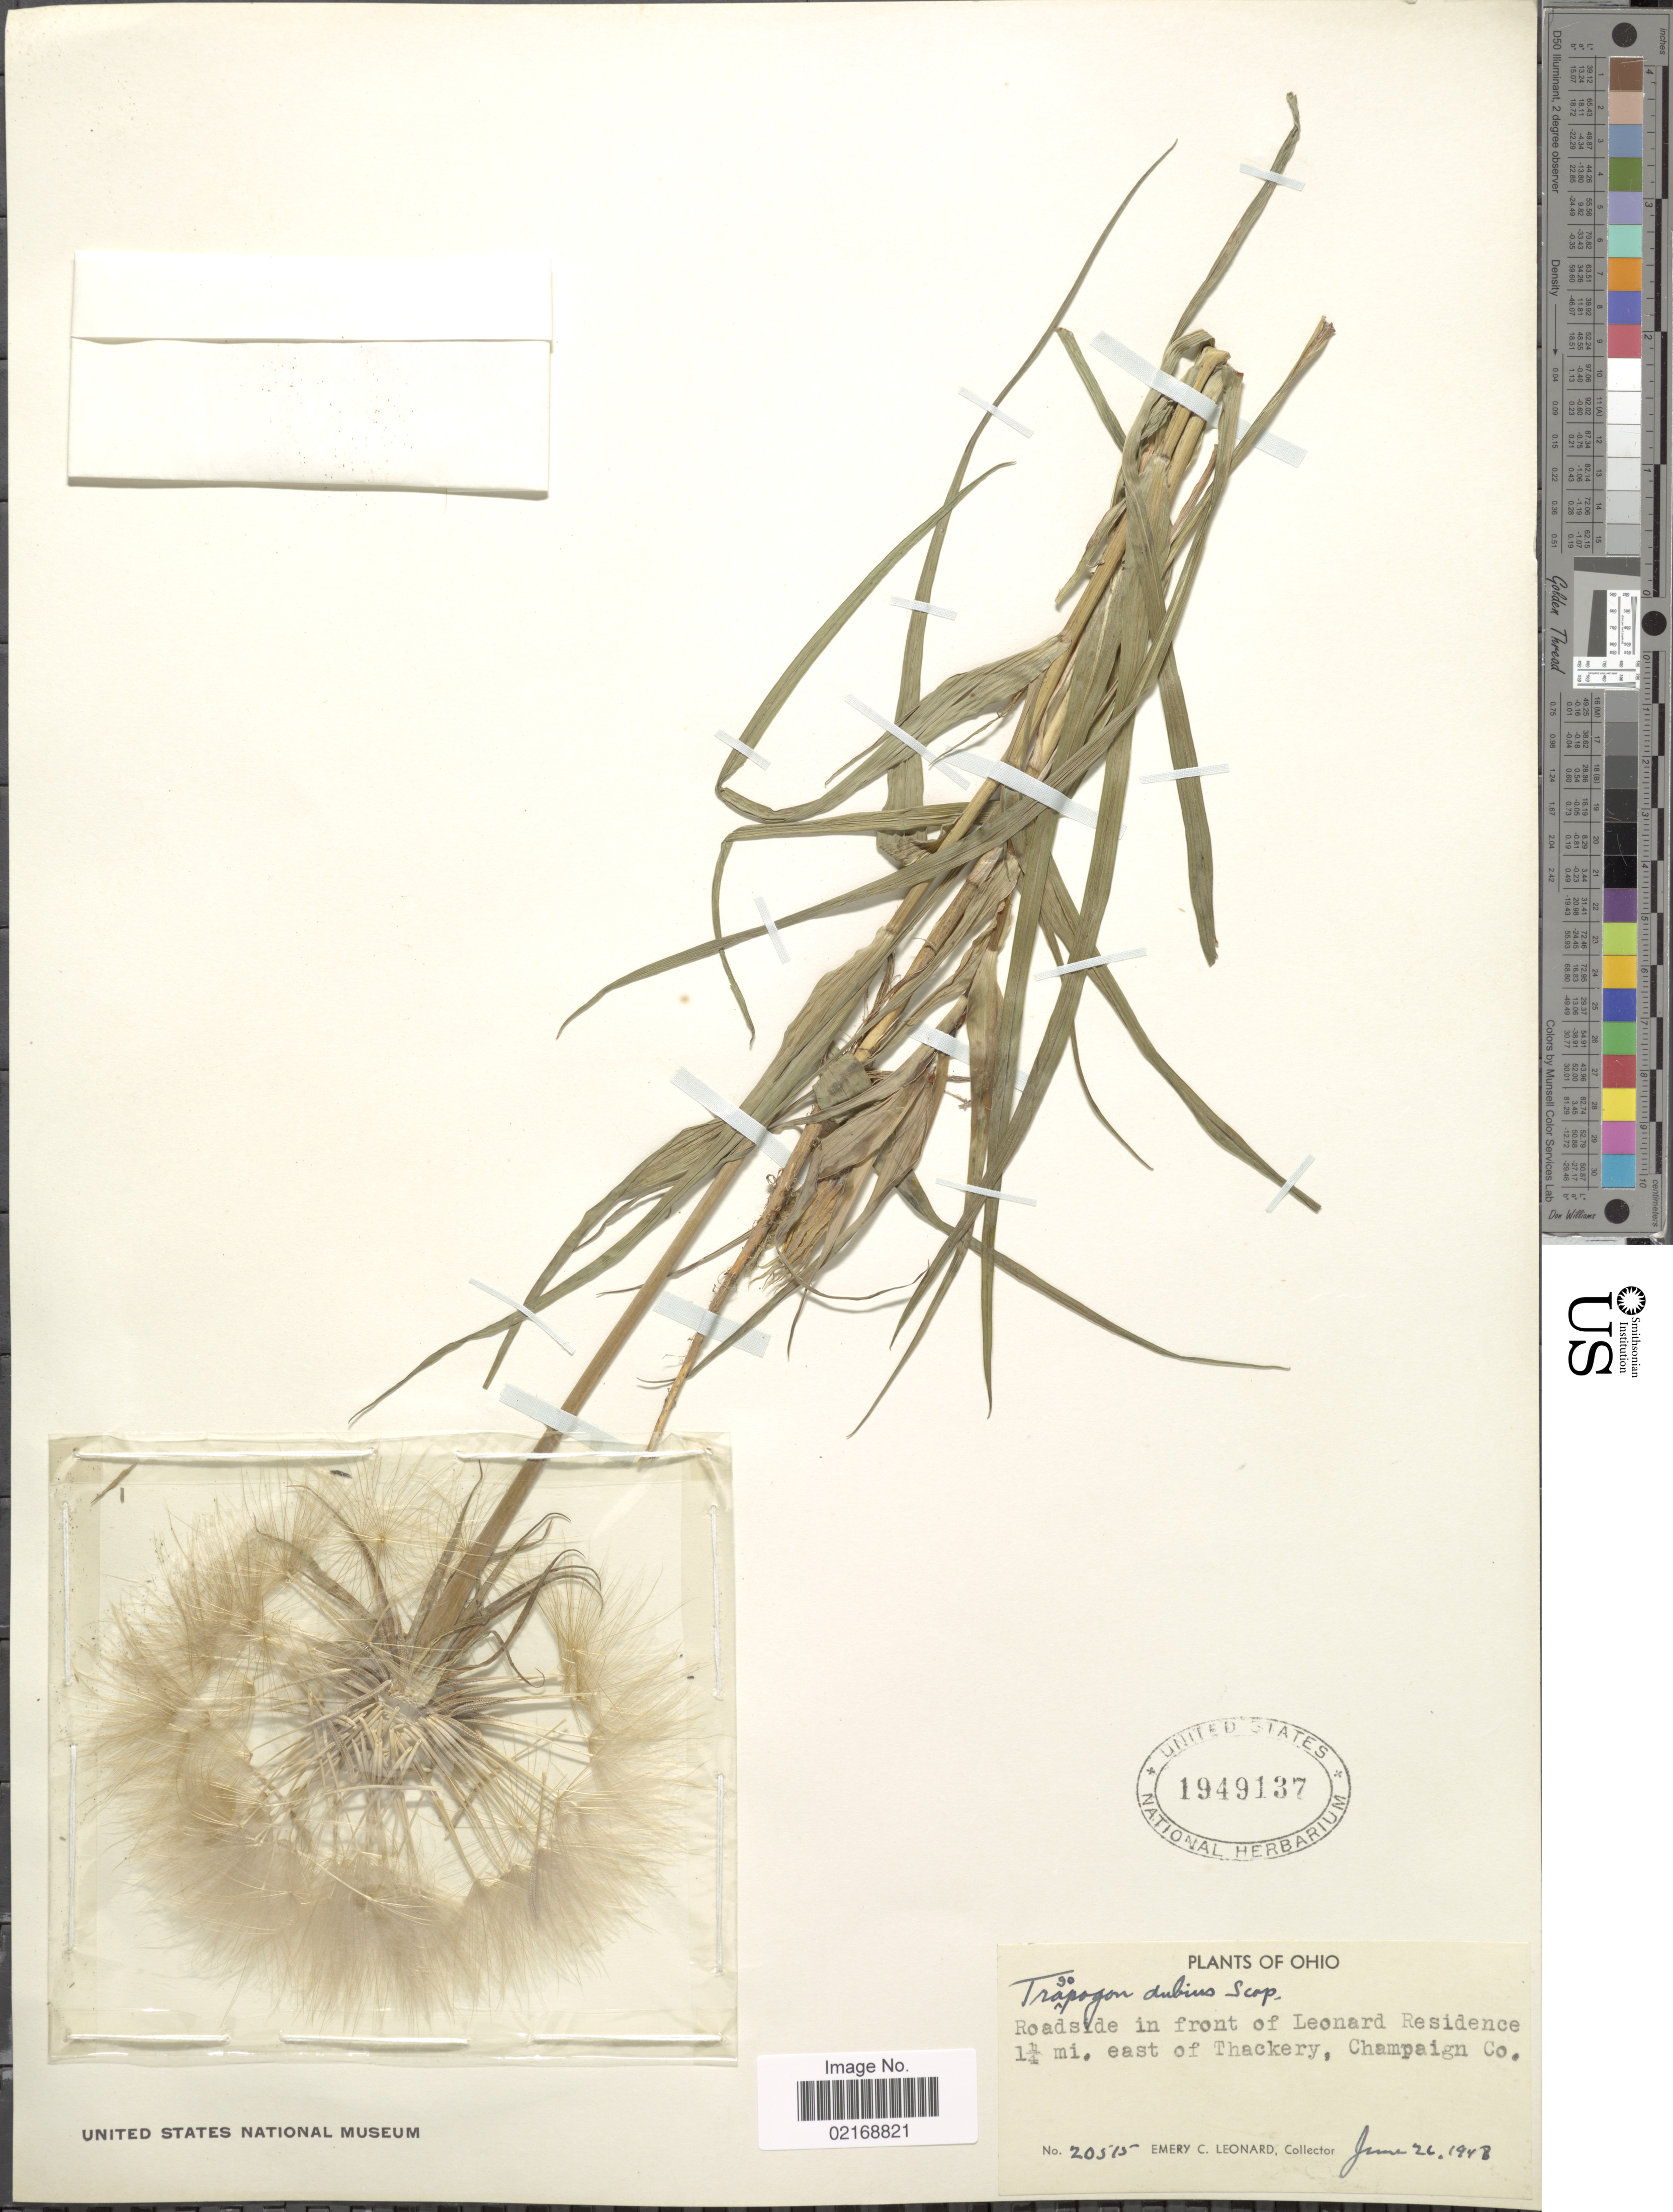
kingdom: Plantae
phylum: Tracheophyta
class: Magnoliopsida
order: Asterales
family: Asteraceae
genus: Tragopogon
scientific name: Tragopogon dubius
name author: Scop.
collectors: E. C. Leonard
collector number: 20515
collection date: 1948-06-26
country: United States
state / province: Ohio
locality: In front of Leonard Residence 1¼ mi. east of Thackery, Champaign Co.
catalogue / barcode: US 1949137